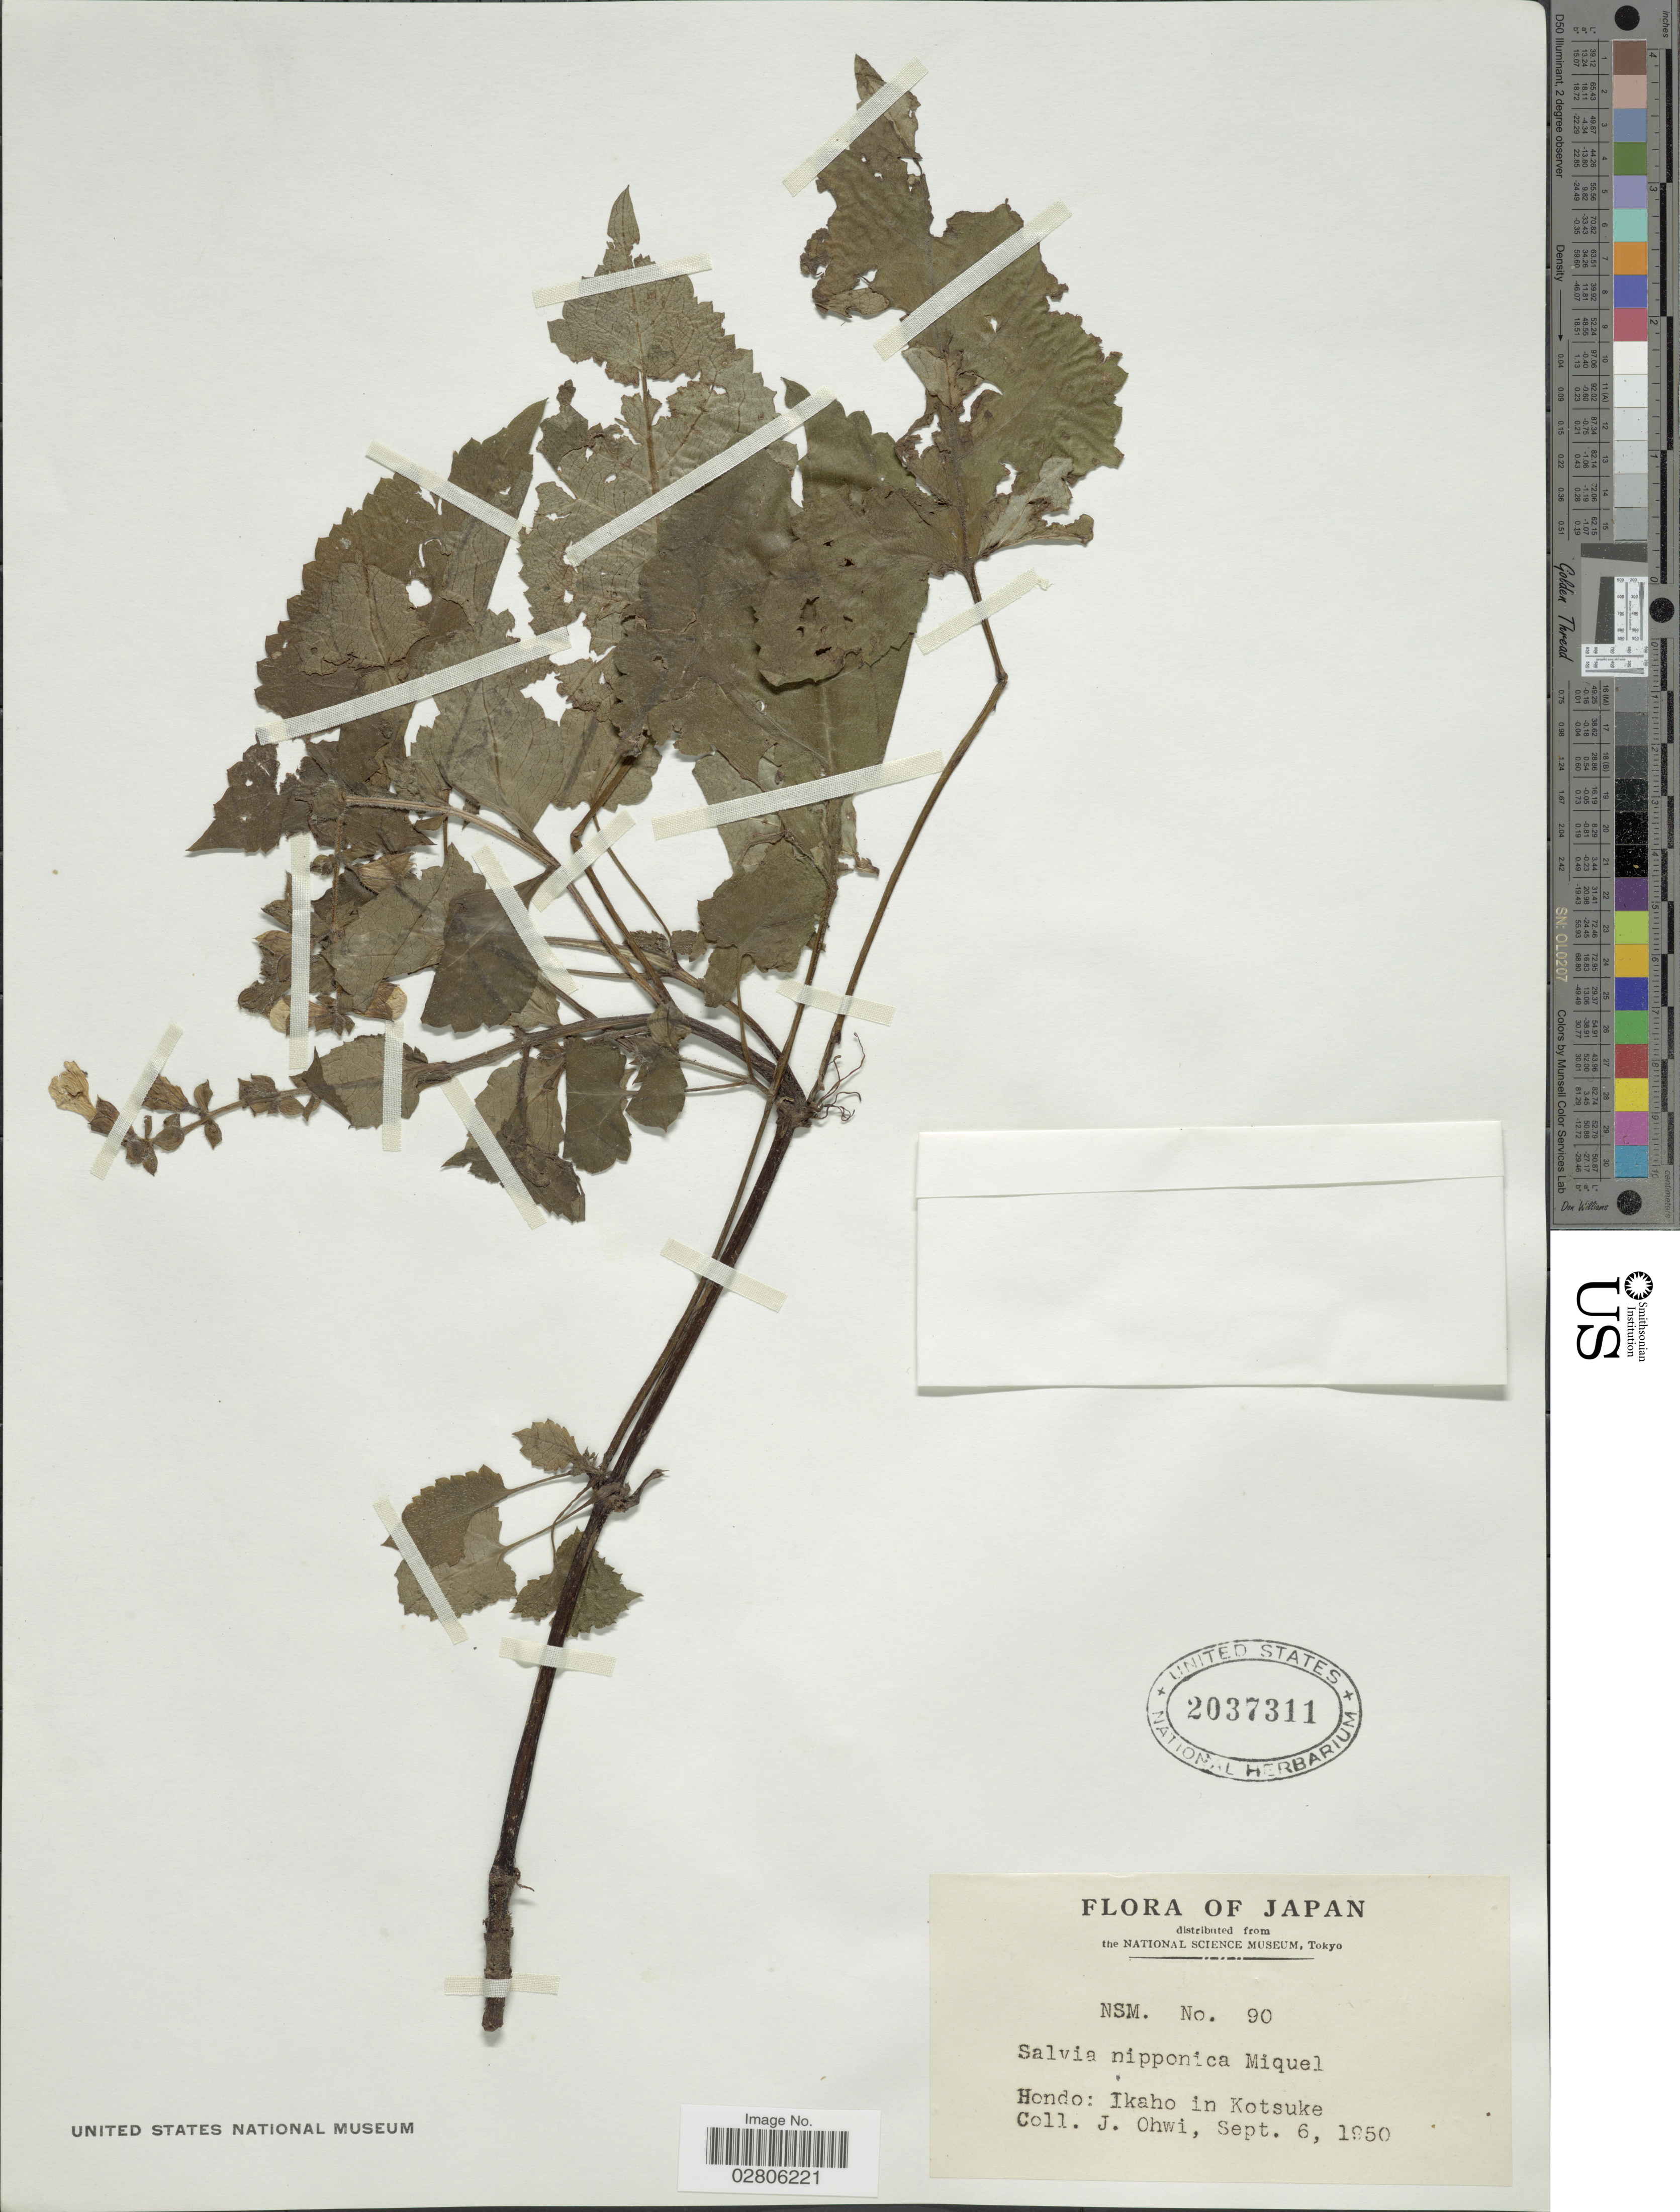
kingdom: Plantae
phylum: Tracheophyta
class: Magnoliopsida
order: Lamiales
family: Lamiaceae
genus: Salvia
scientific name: Salvia nipponica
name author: Miq.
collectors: J. Ohwi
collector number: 90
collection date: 1950-09-06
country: Japan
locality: Hondo, Ikaho in Kotsuke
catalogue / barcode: US 2037311